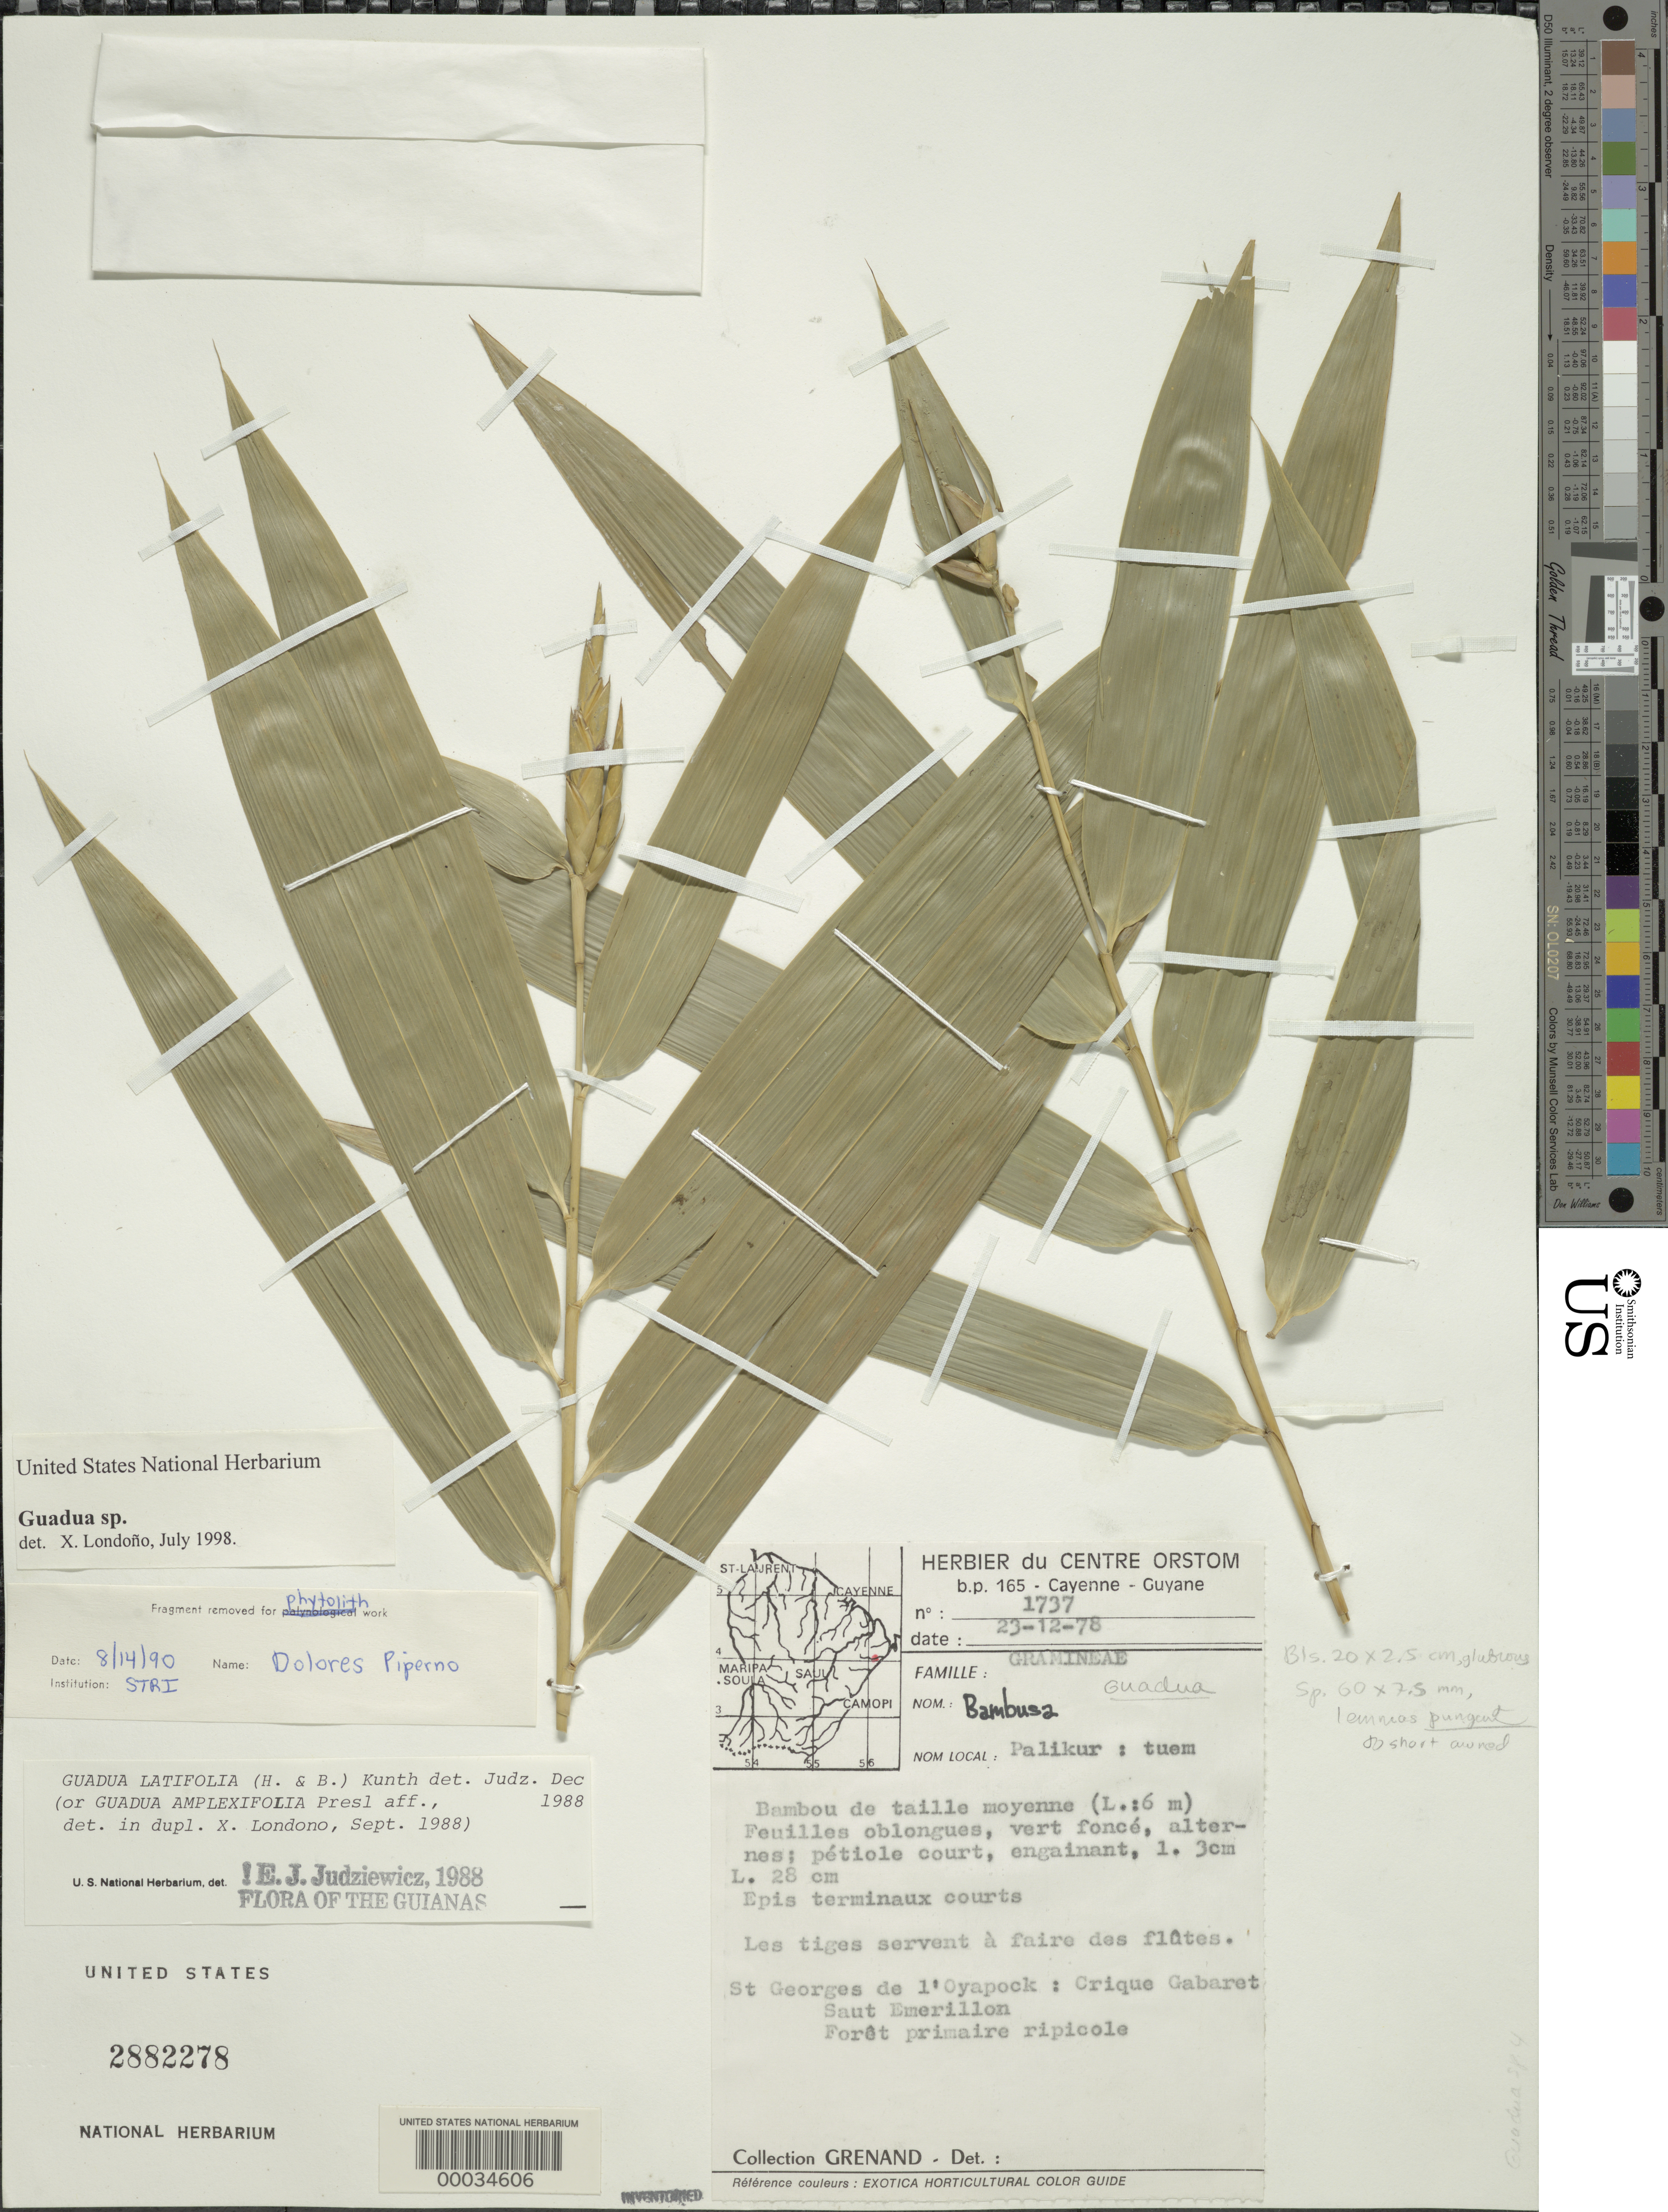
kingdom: Plantae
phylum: Tracheophyta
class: Liliopsida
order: Poales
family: Poaceae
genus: Guadua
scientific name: Guadua sp.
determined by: Londoño, X., (TULV), Jardin Botanico "Juan Maria Cespedes"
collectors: P. Grenand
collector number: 1737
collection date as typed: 23 Dec 1978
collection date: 1978-12-23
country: French Guiana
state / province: Cayenne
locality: St. georges, oyapock r., crique gabaret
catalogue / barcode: US 2882278